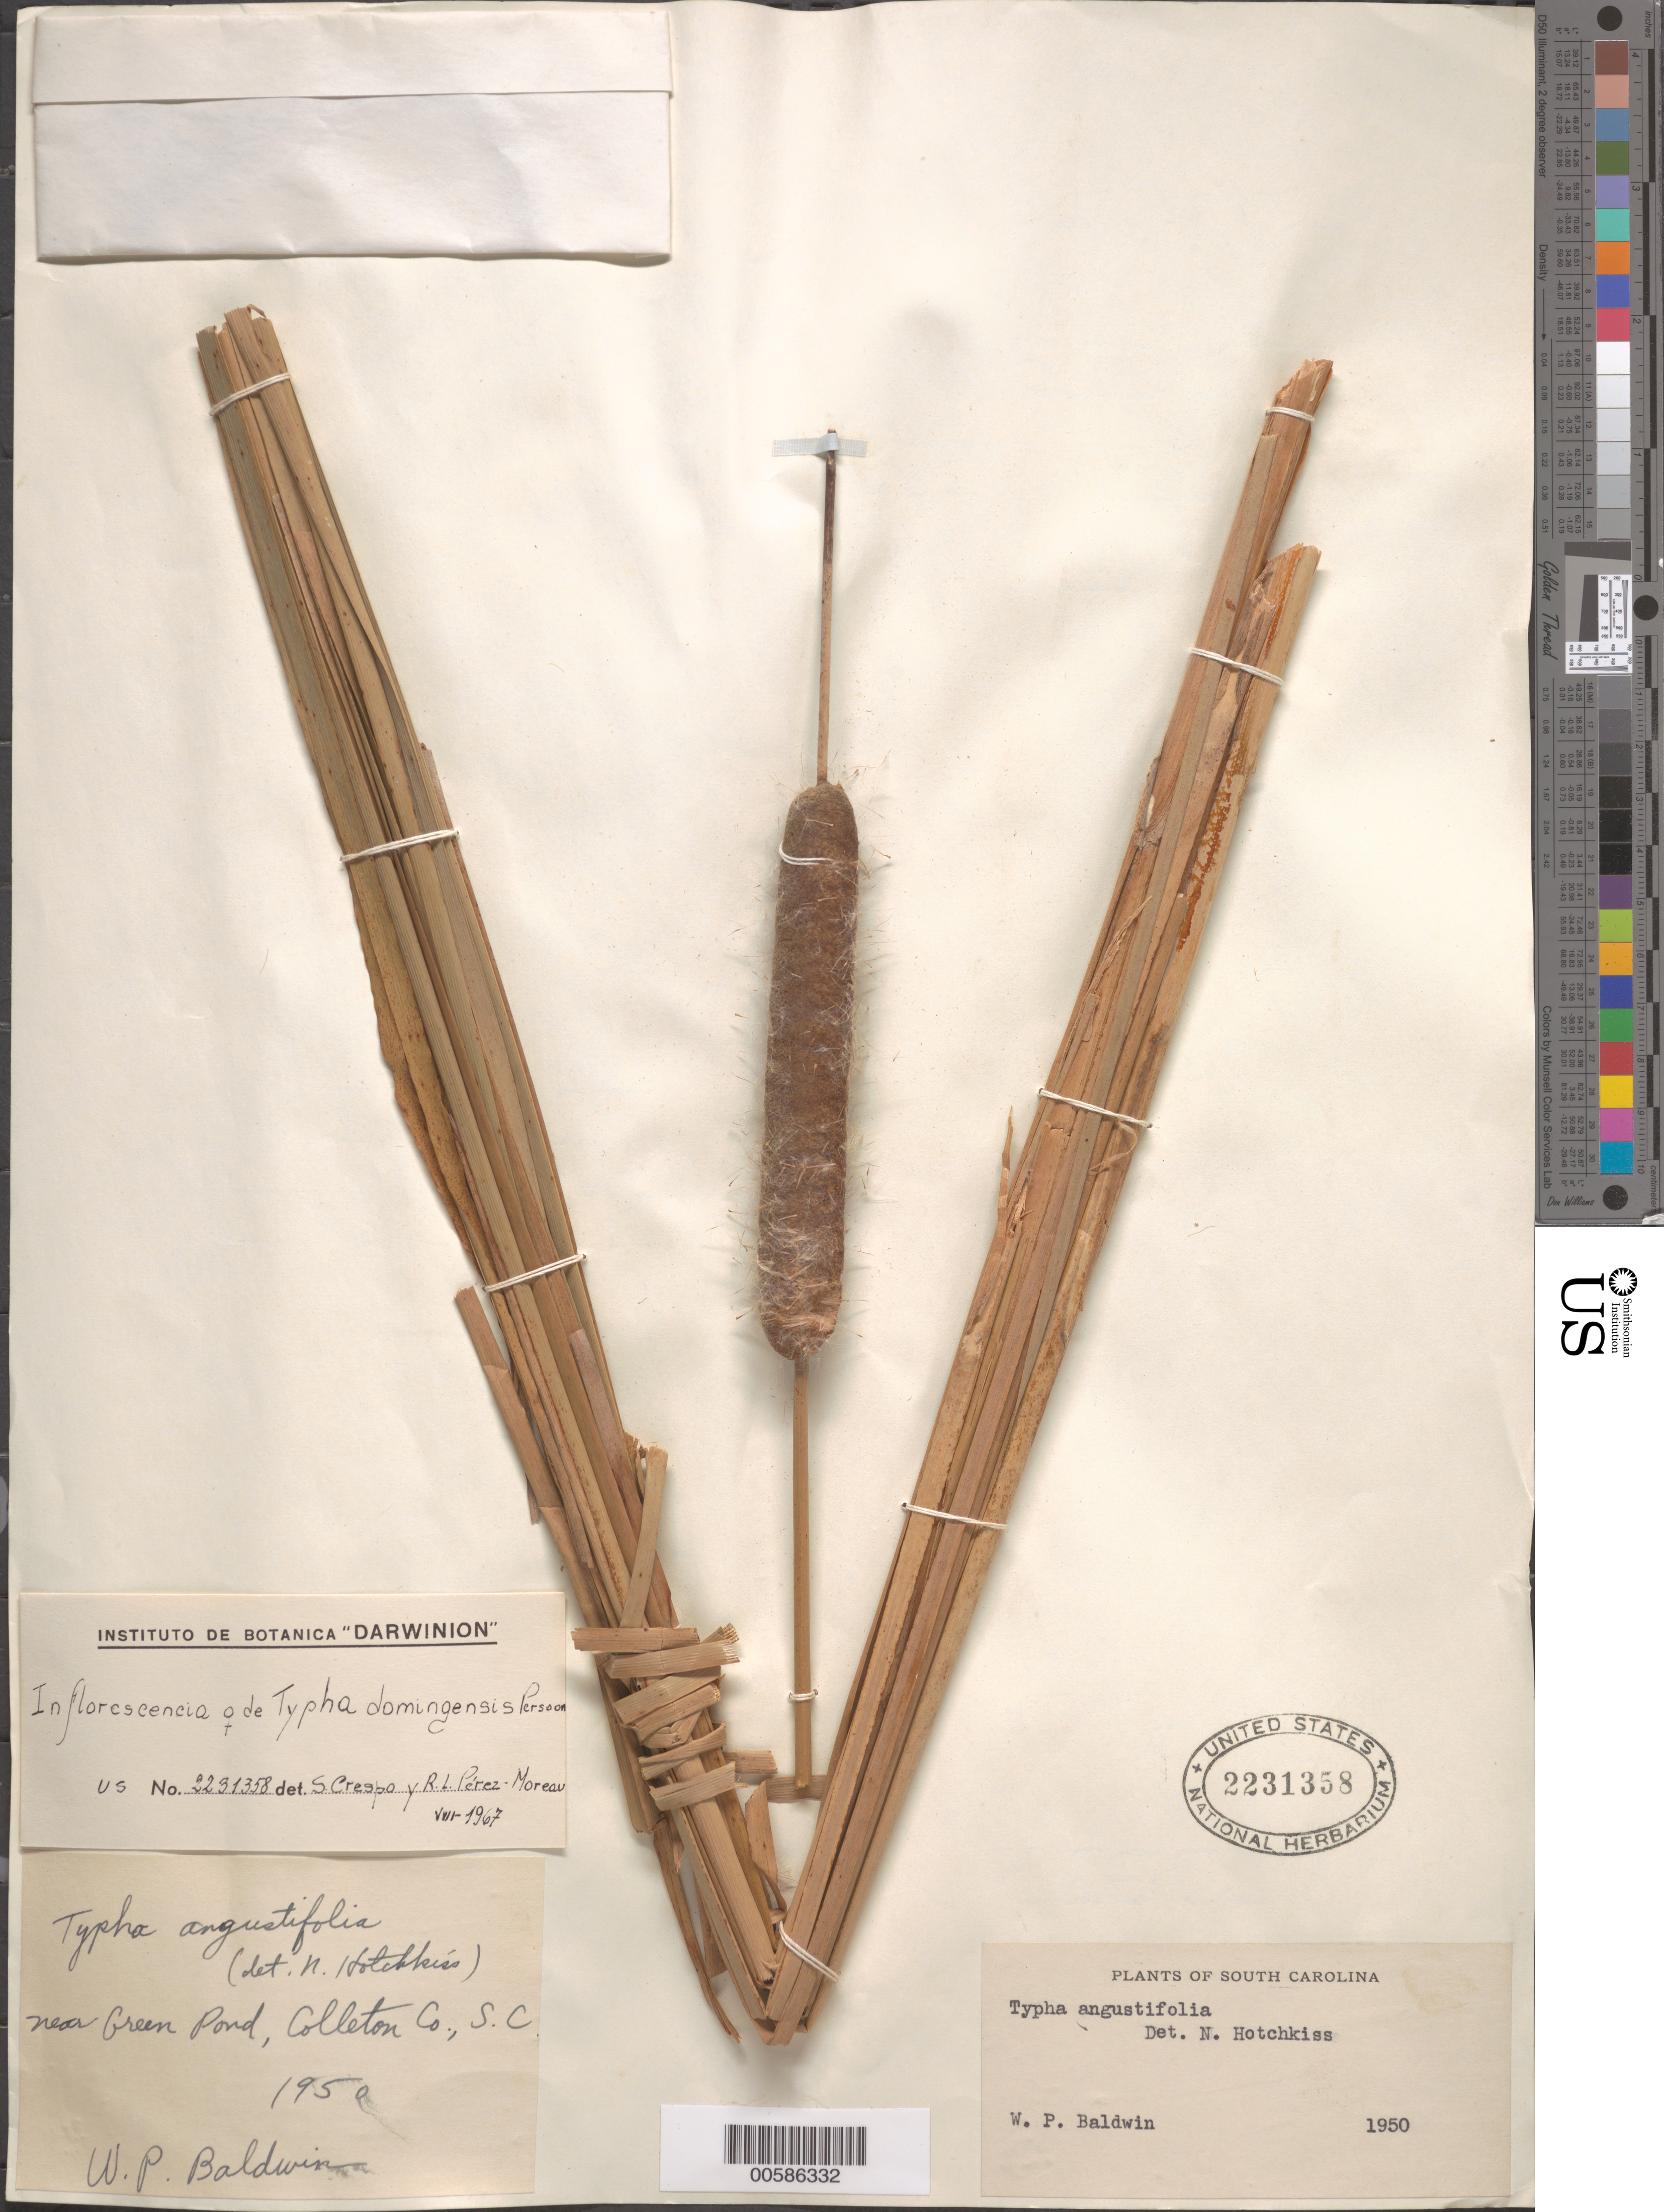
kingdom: Plantae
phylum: Tracheophyta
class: Liliopsida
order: Poales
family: Typhaceae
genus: Typha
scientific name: Typha domingensis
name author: Pers.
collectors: W. Baldwin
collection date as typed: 1950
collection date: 1950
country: United States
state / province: South Carolina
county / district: Colleton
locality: Near Green Pond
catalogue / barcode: US 2231358